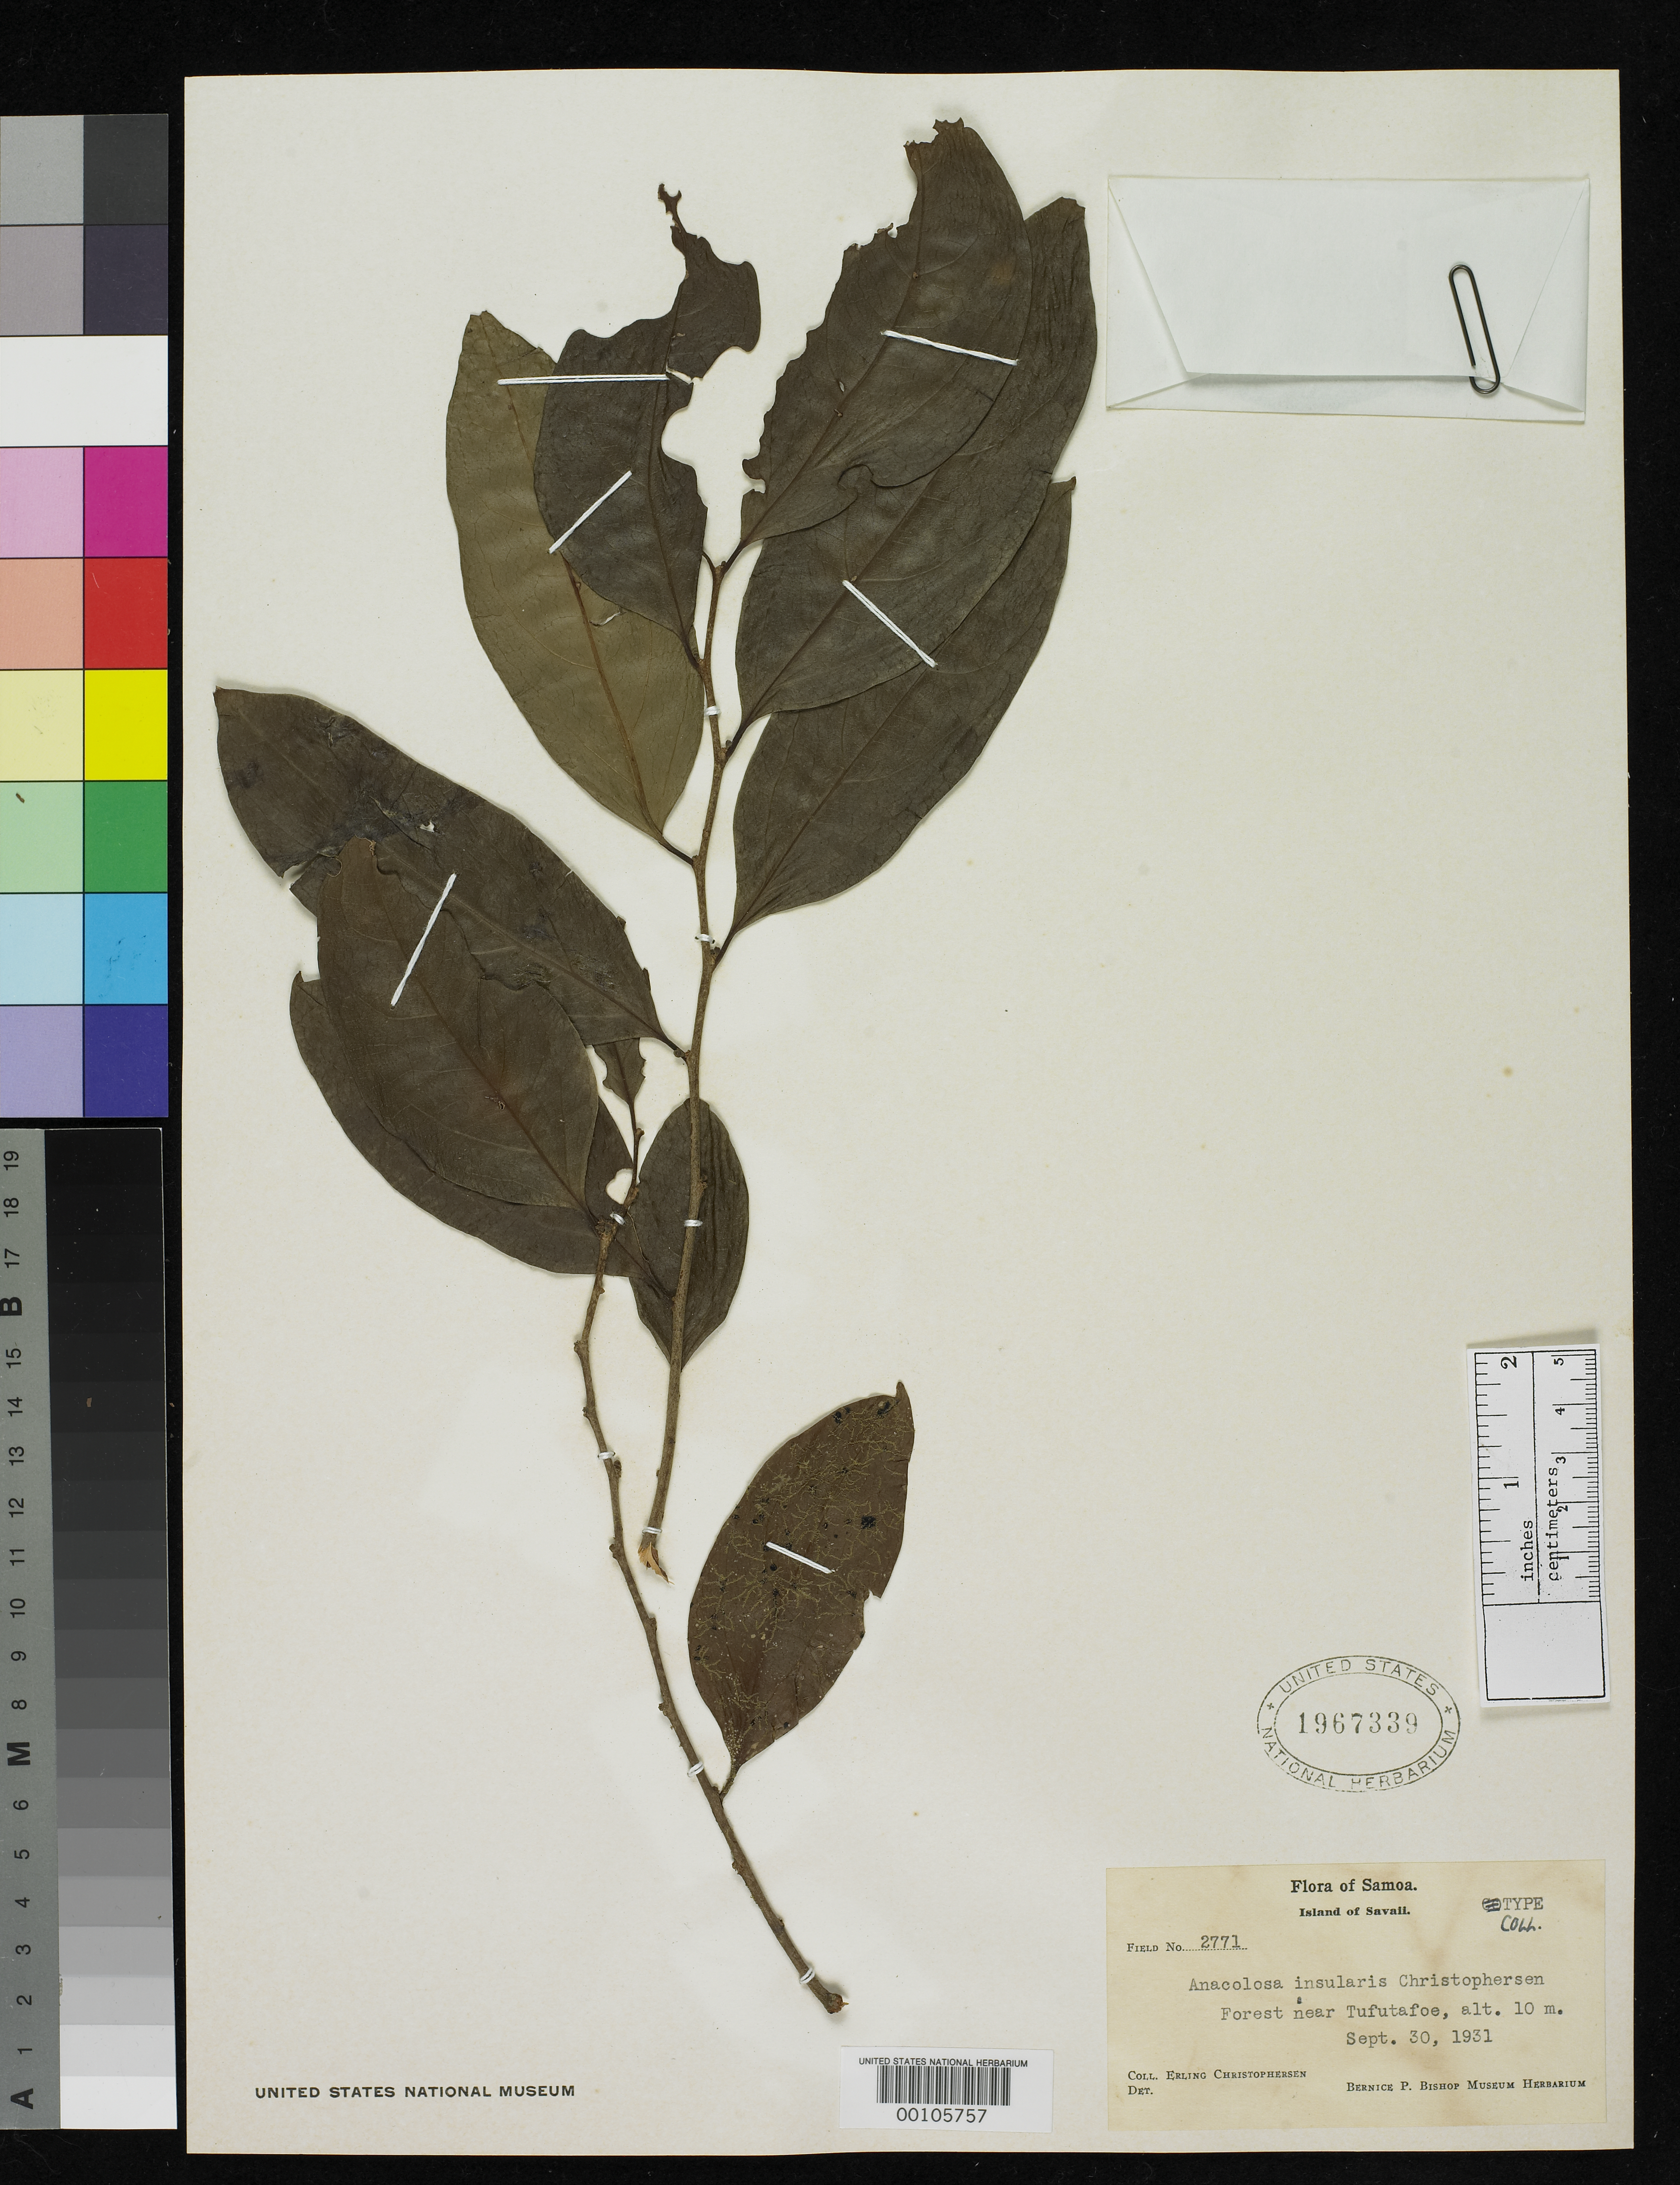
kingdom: Plantae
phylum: Tracheophyta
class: Magnoliopsida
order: Santalales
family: Aptandraceae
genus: Anacolosa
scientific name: Anacolosa insularis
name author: Christoph.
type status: Isotype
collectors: E. Christophersen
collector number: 2771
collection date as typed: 30 Sep 1931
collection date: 1931-09-30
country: Samoa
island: Savai'i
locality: Tufutafoe.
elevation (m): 10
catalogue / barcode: US 1967339